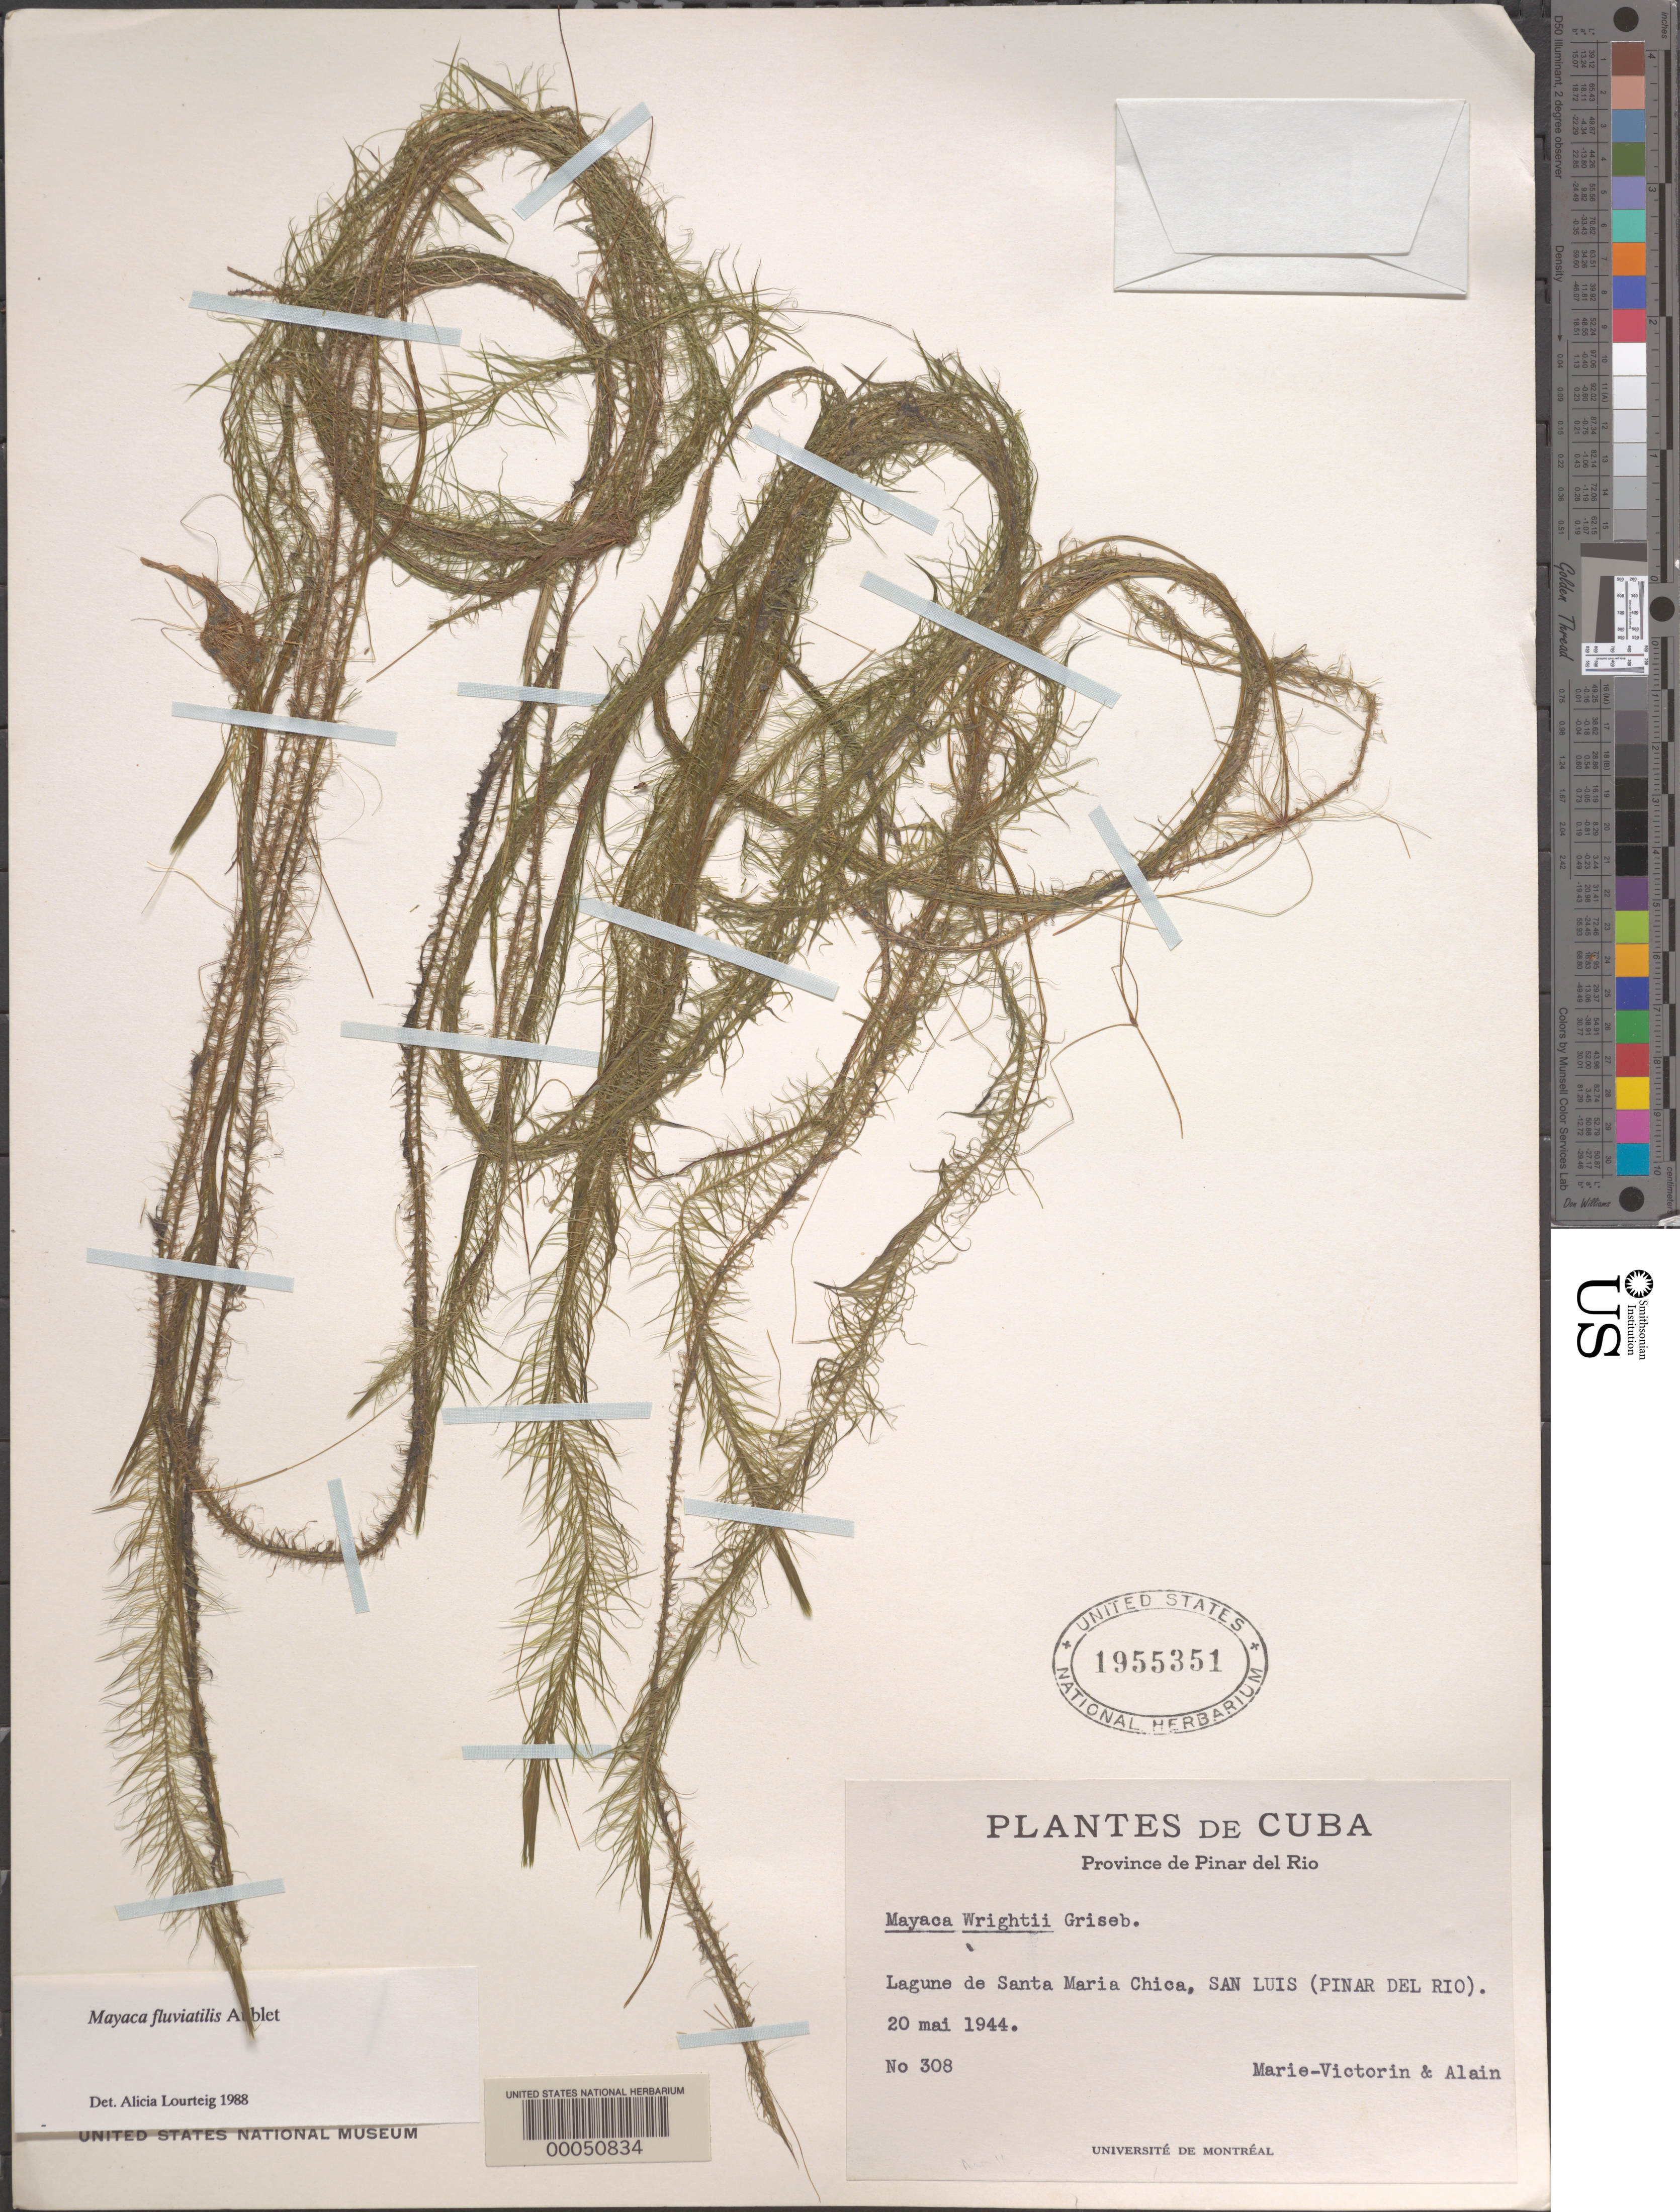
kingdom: Plantae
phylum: Tracheophyta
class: Liliopsida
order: Poales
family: Mayacaceae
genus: Mayaca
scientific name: Mayaca fluviatilis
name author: Aubl.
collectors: Fr. Marie-Victorin & A. H. Liogier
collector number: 308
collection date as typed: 20 May 1944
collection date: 1944-05-20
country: Cuba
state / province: Isla de La Juventud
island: Isla de La Juventud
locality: Isle of pines. [province originally recorded as la habana.]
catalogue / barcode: US 1955351